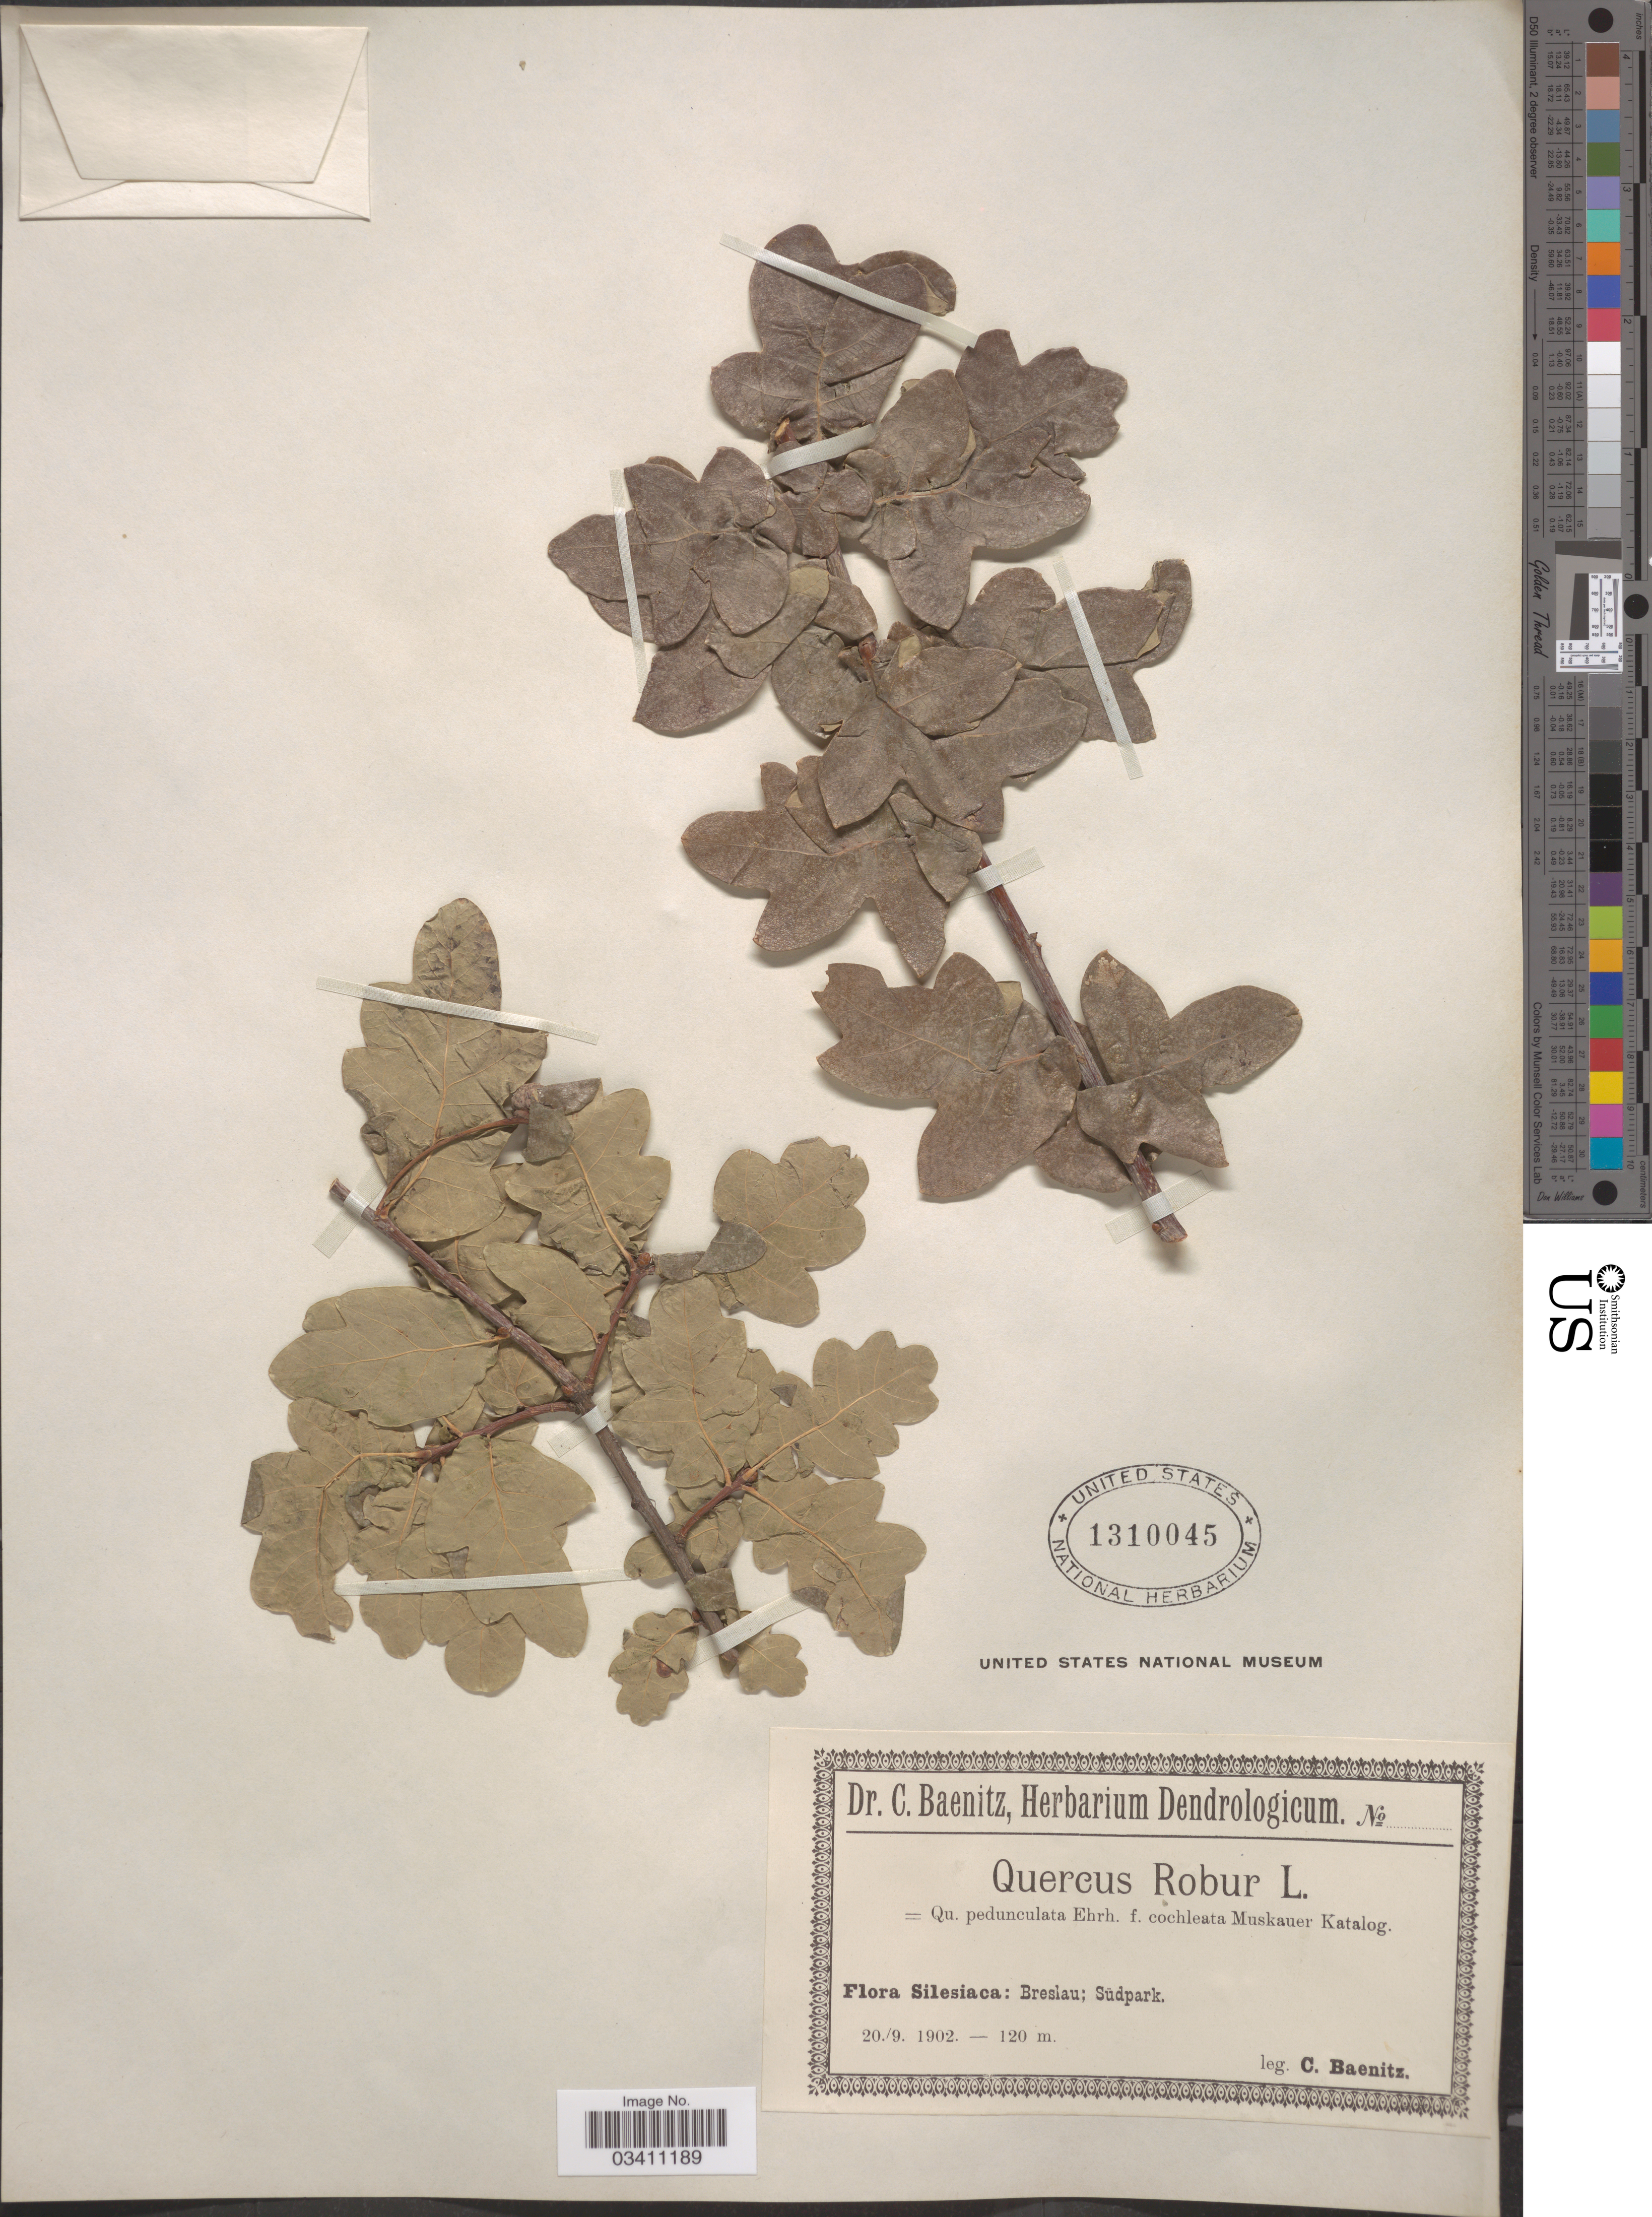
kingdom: Plantae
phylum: Tracheophyta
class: Magnoliopsida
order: Fagales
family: Fagaceae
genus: Quercus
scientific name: Quercus robur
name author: L.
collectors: C. G. Baenitz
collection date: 1902-09-20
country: Poland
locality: Silesiaca: Breslau; Südpark.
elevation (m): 120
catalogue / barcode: US 1310045